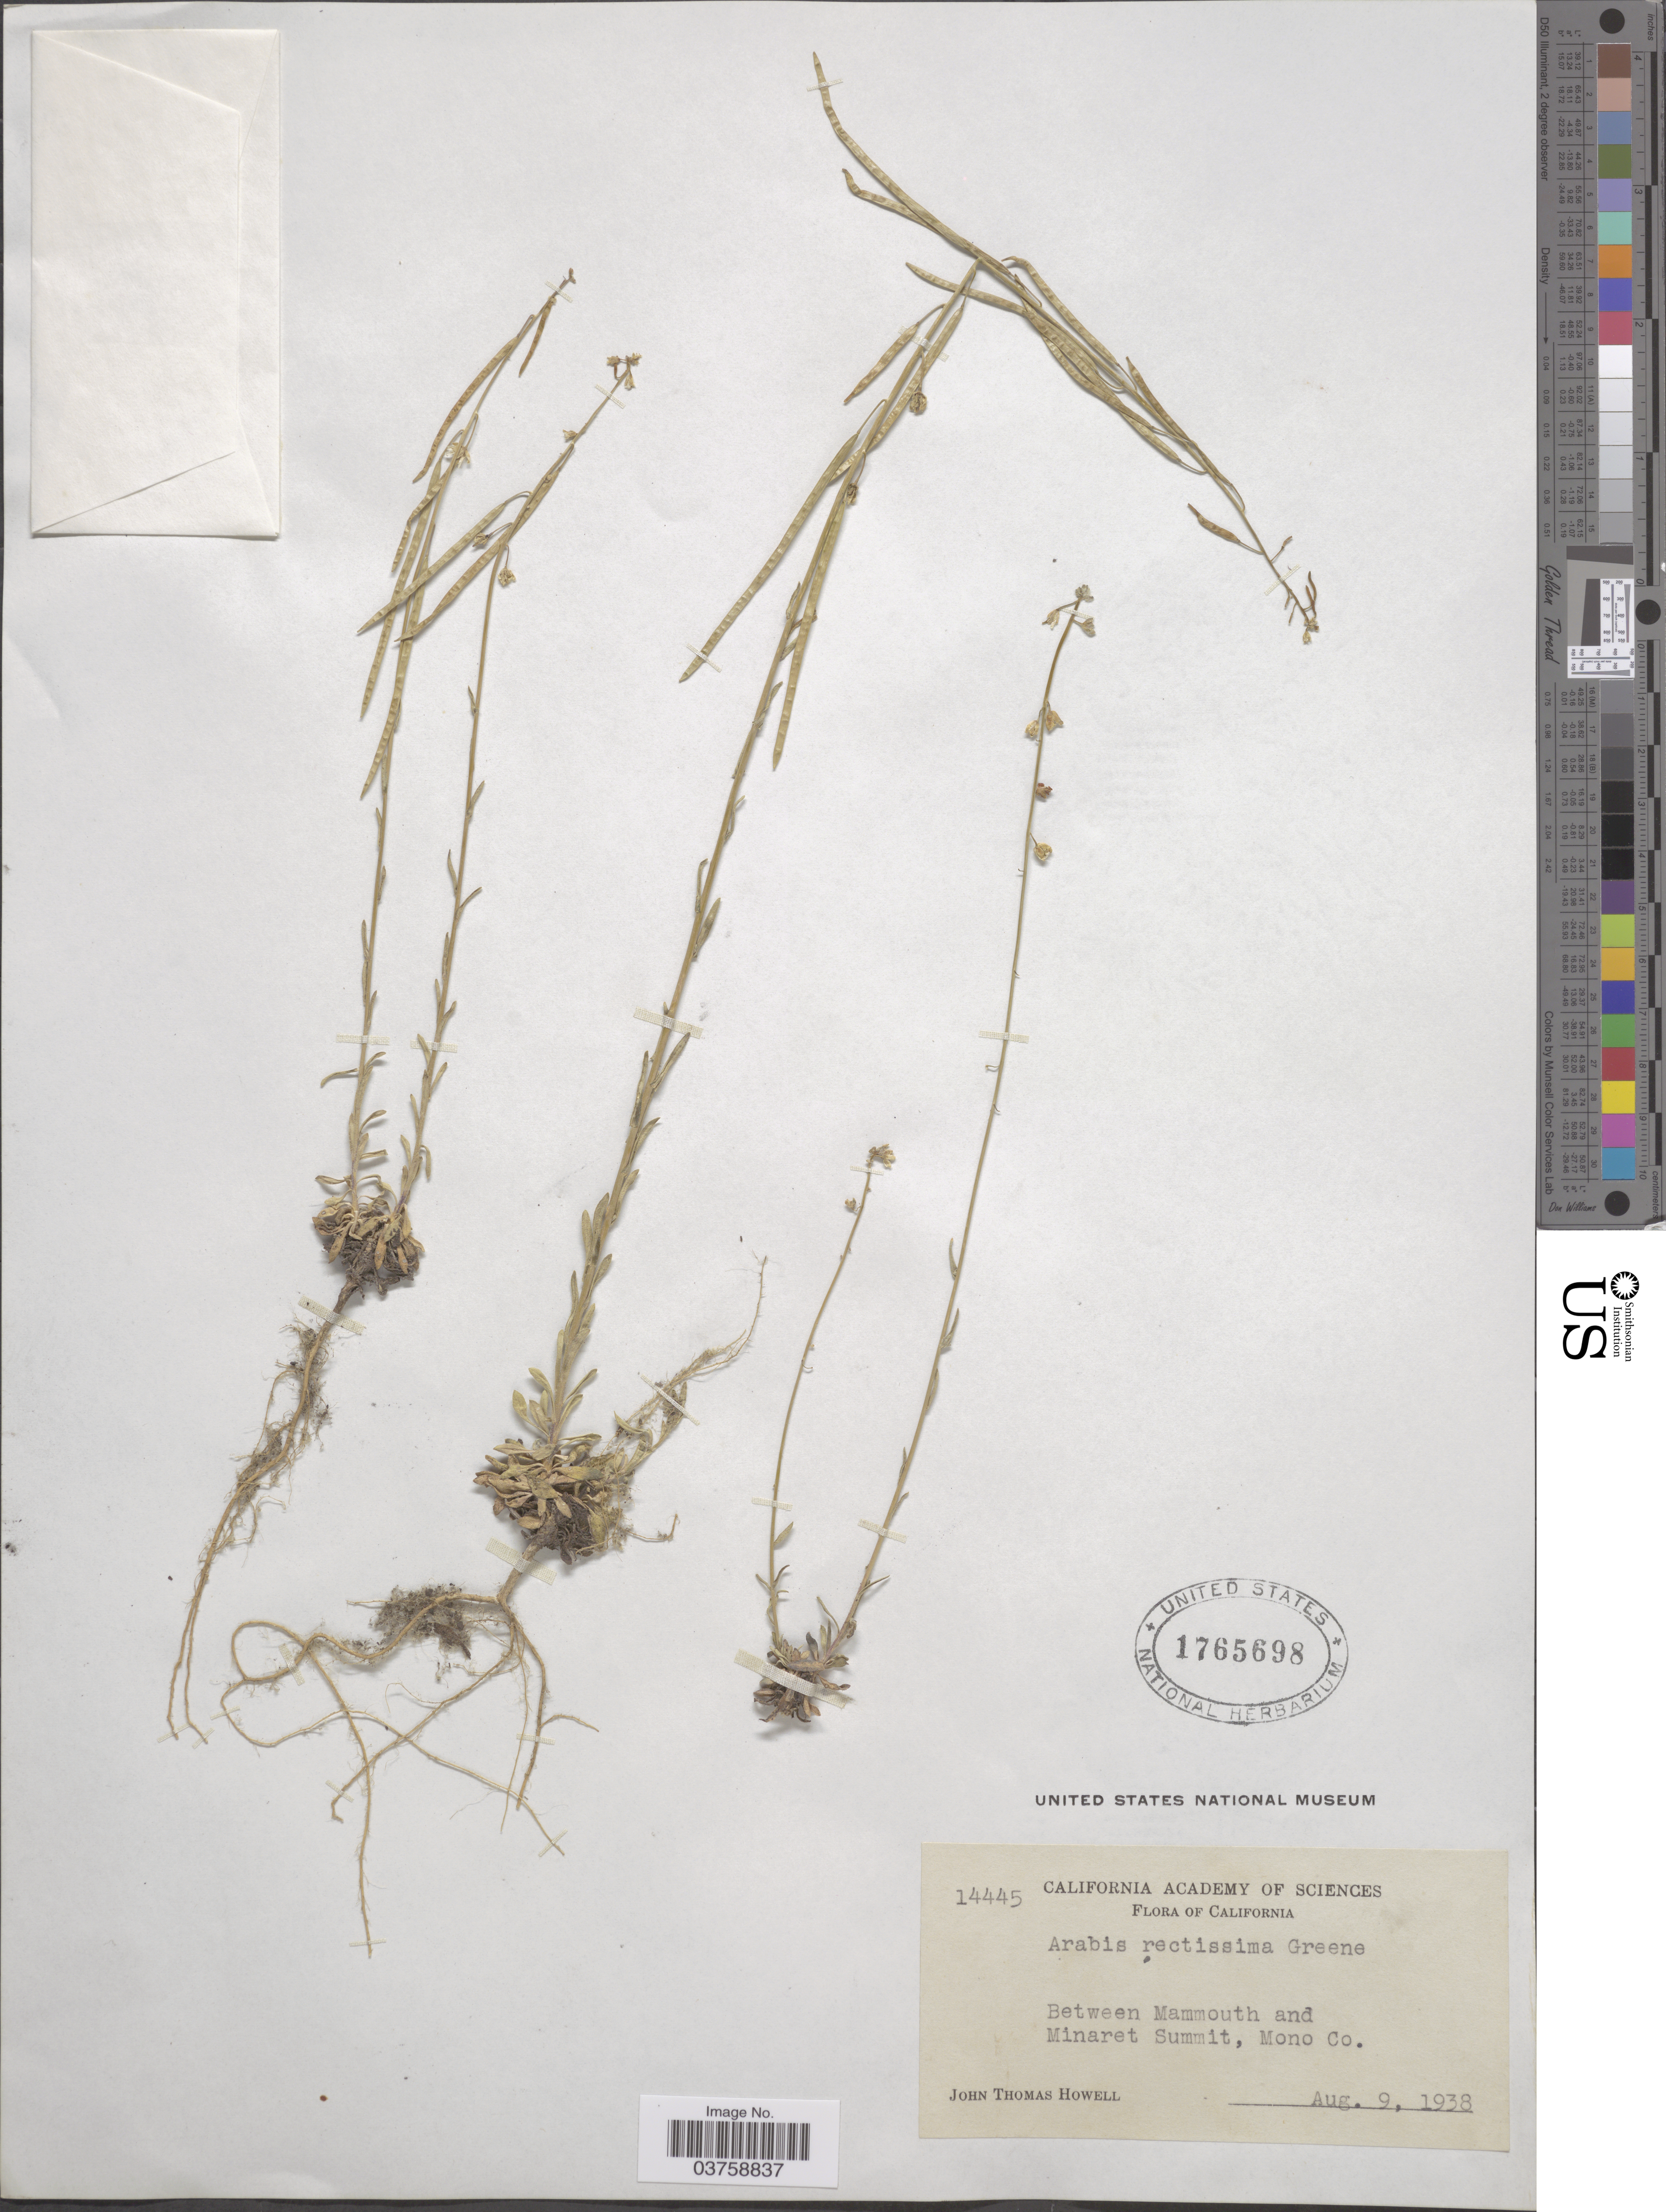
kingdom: Plantae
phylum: Tracheophyta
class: Magnoliopsida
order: Brassicales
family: Brassicaceae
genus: Arabis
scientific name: Arabis rectissima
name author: Greene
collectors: J. T. Howell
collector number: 14445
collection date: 1938-08-09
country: United States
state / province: California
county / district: Mono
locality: Between Mammouth and Minaret Summit, Mono Co.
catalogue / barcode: US 1765698